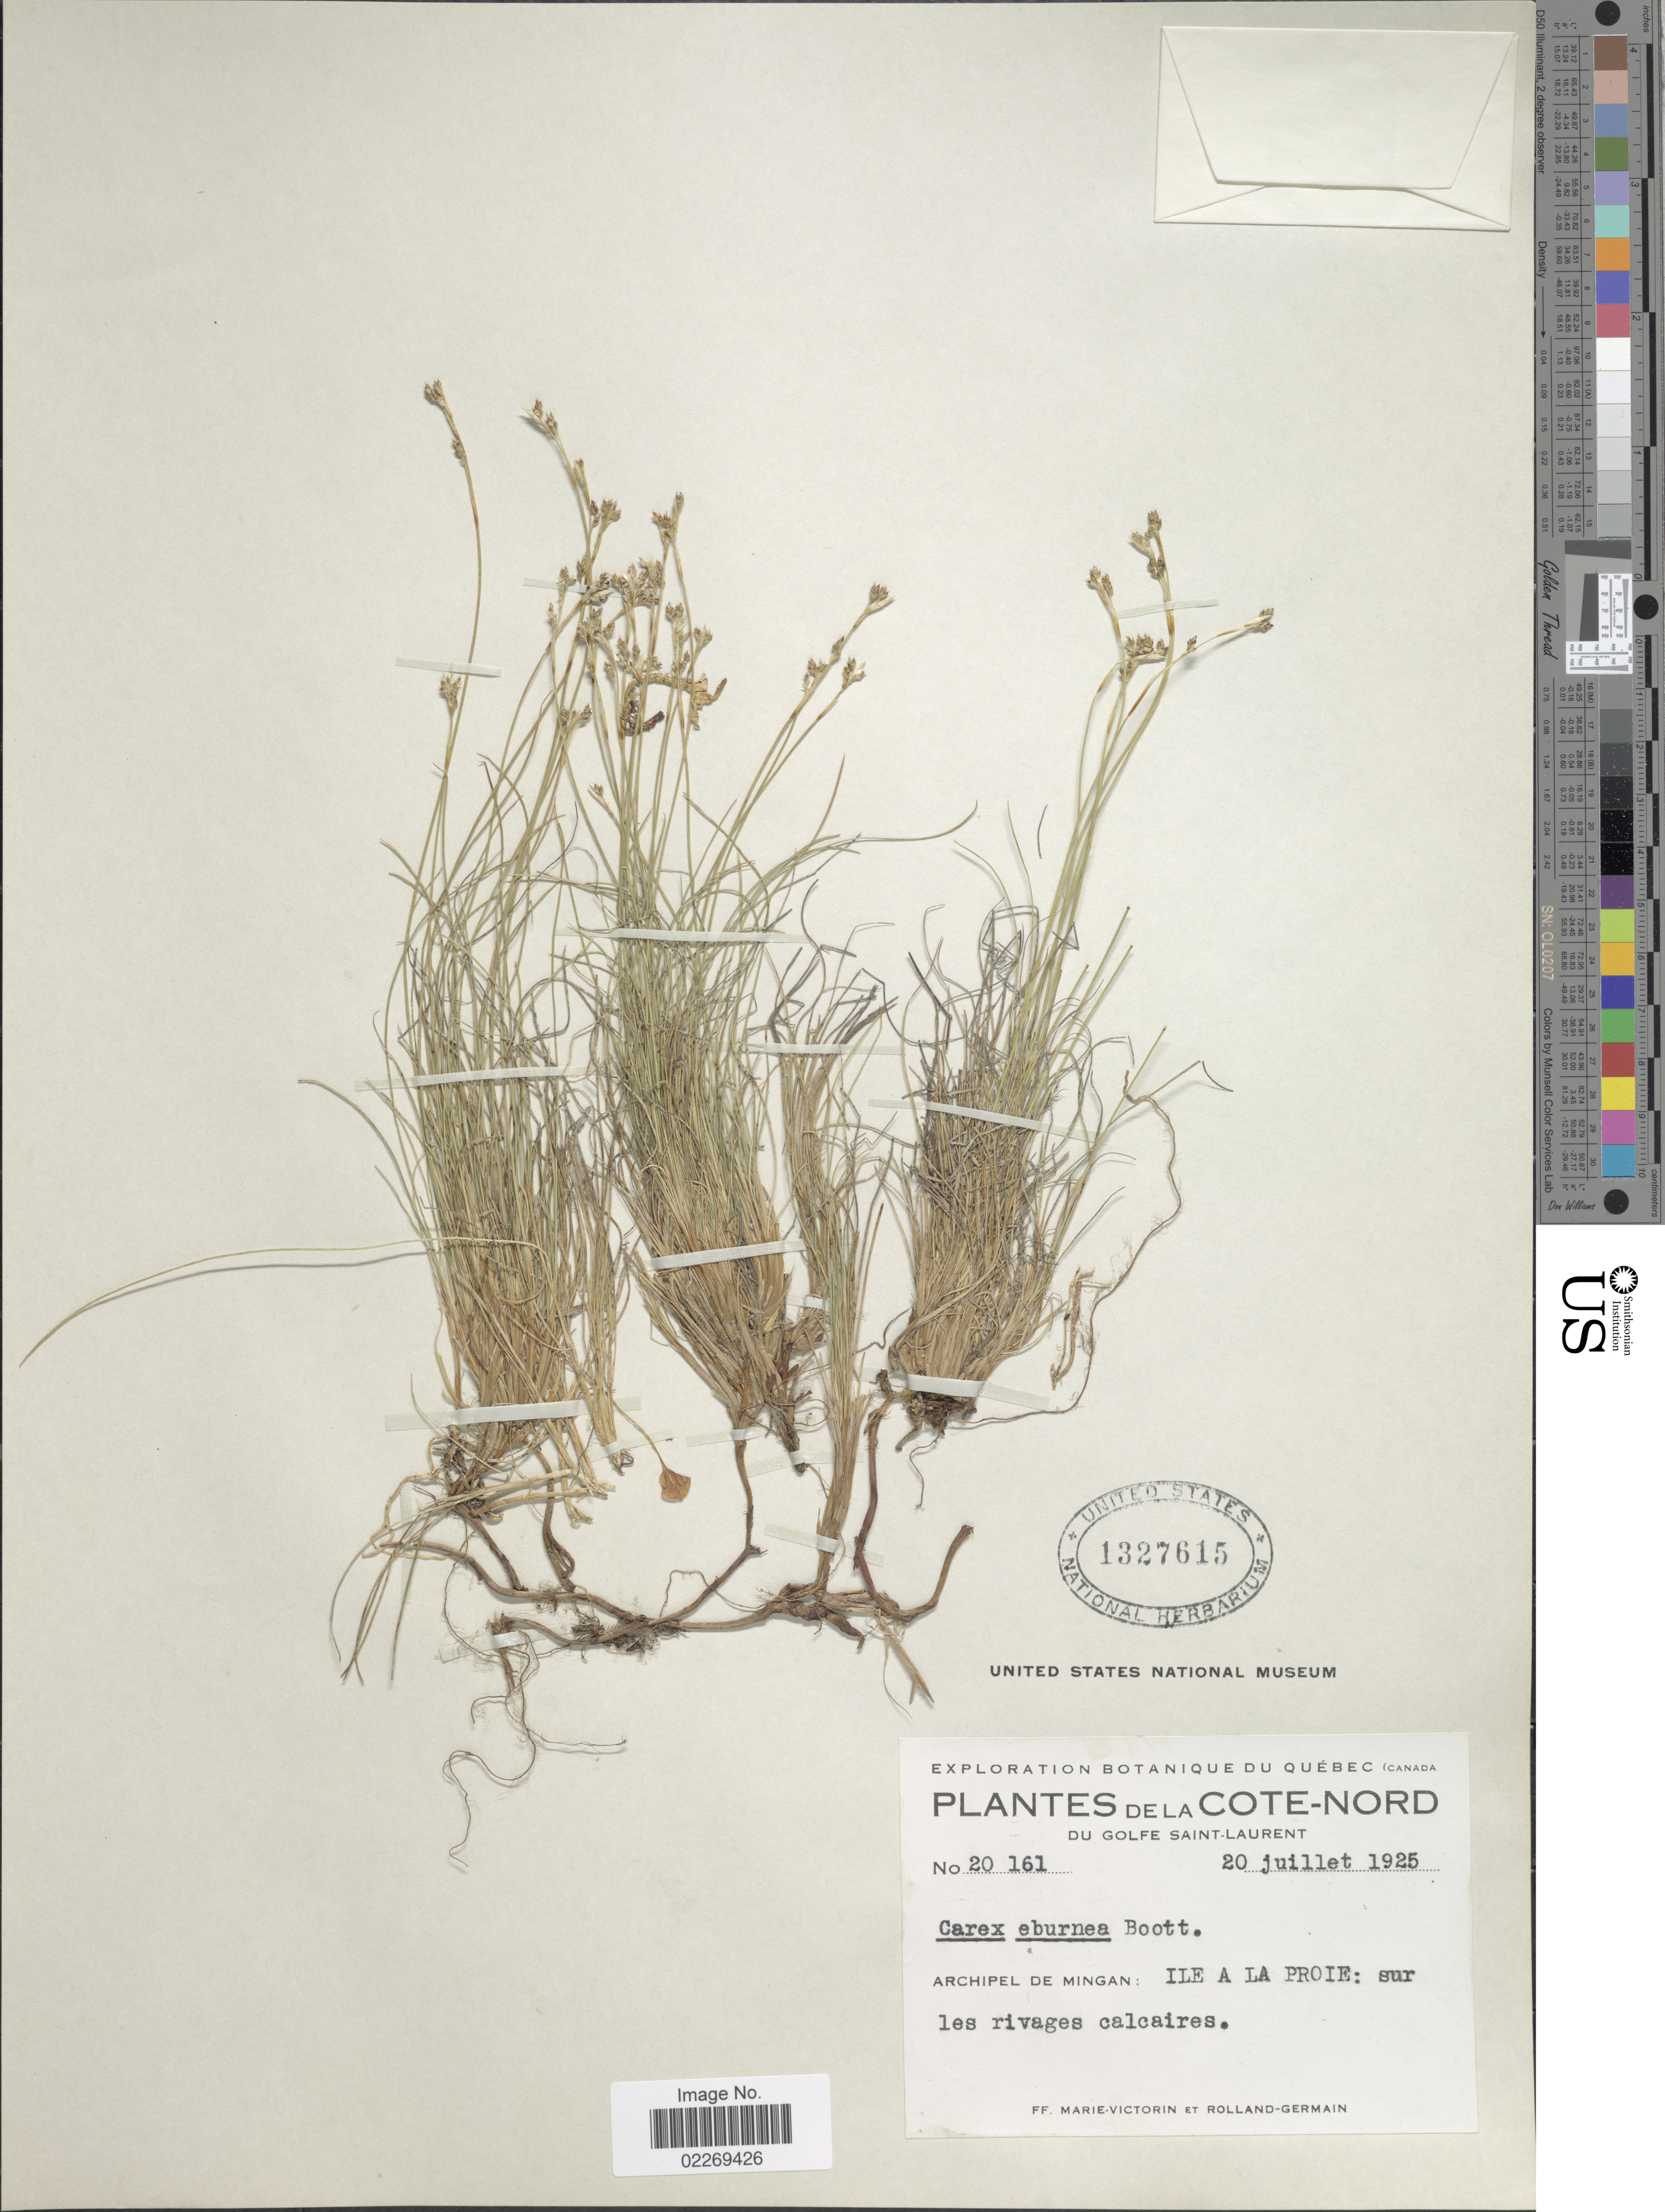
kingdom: Plantae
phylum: Tracheophyta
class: Liliopsida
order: Poales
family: Cyperaceae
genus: Carex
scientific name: Carex eburnea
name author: Boott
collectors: F. Marie-Victorin & Rolland-Germain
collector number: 20161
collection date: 1925-07-20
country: Canada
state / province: Quebec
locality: Cote-Nord. Du Golfe Saint-Laurant. Archipel de Mingan: Ile a La Proie: sur les rivages calcaires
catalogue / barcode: US 1327615